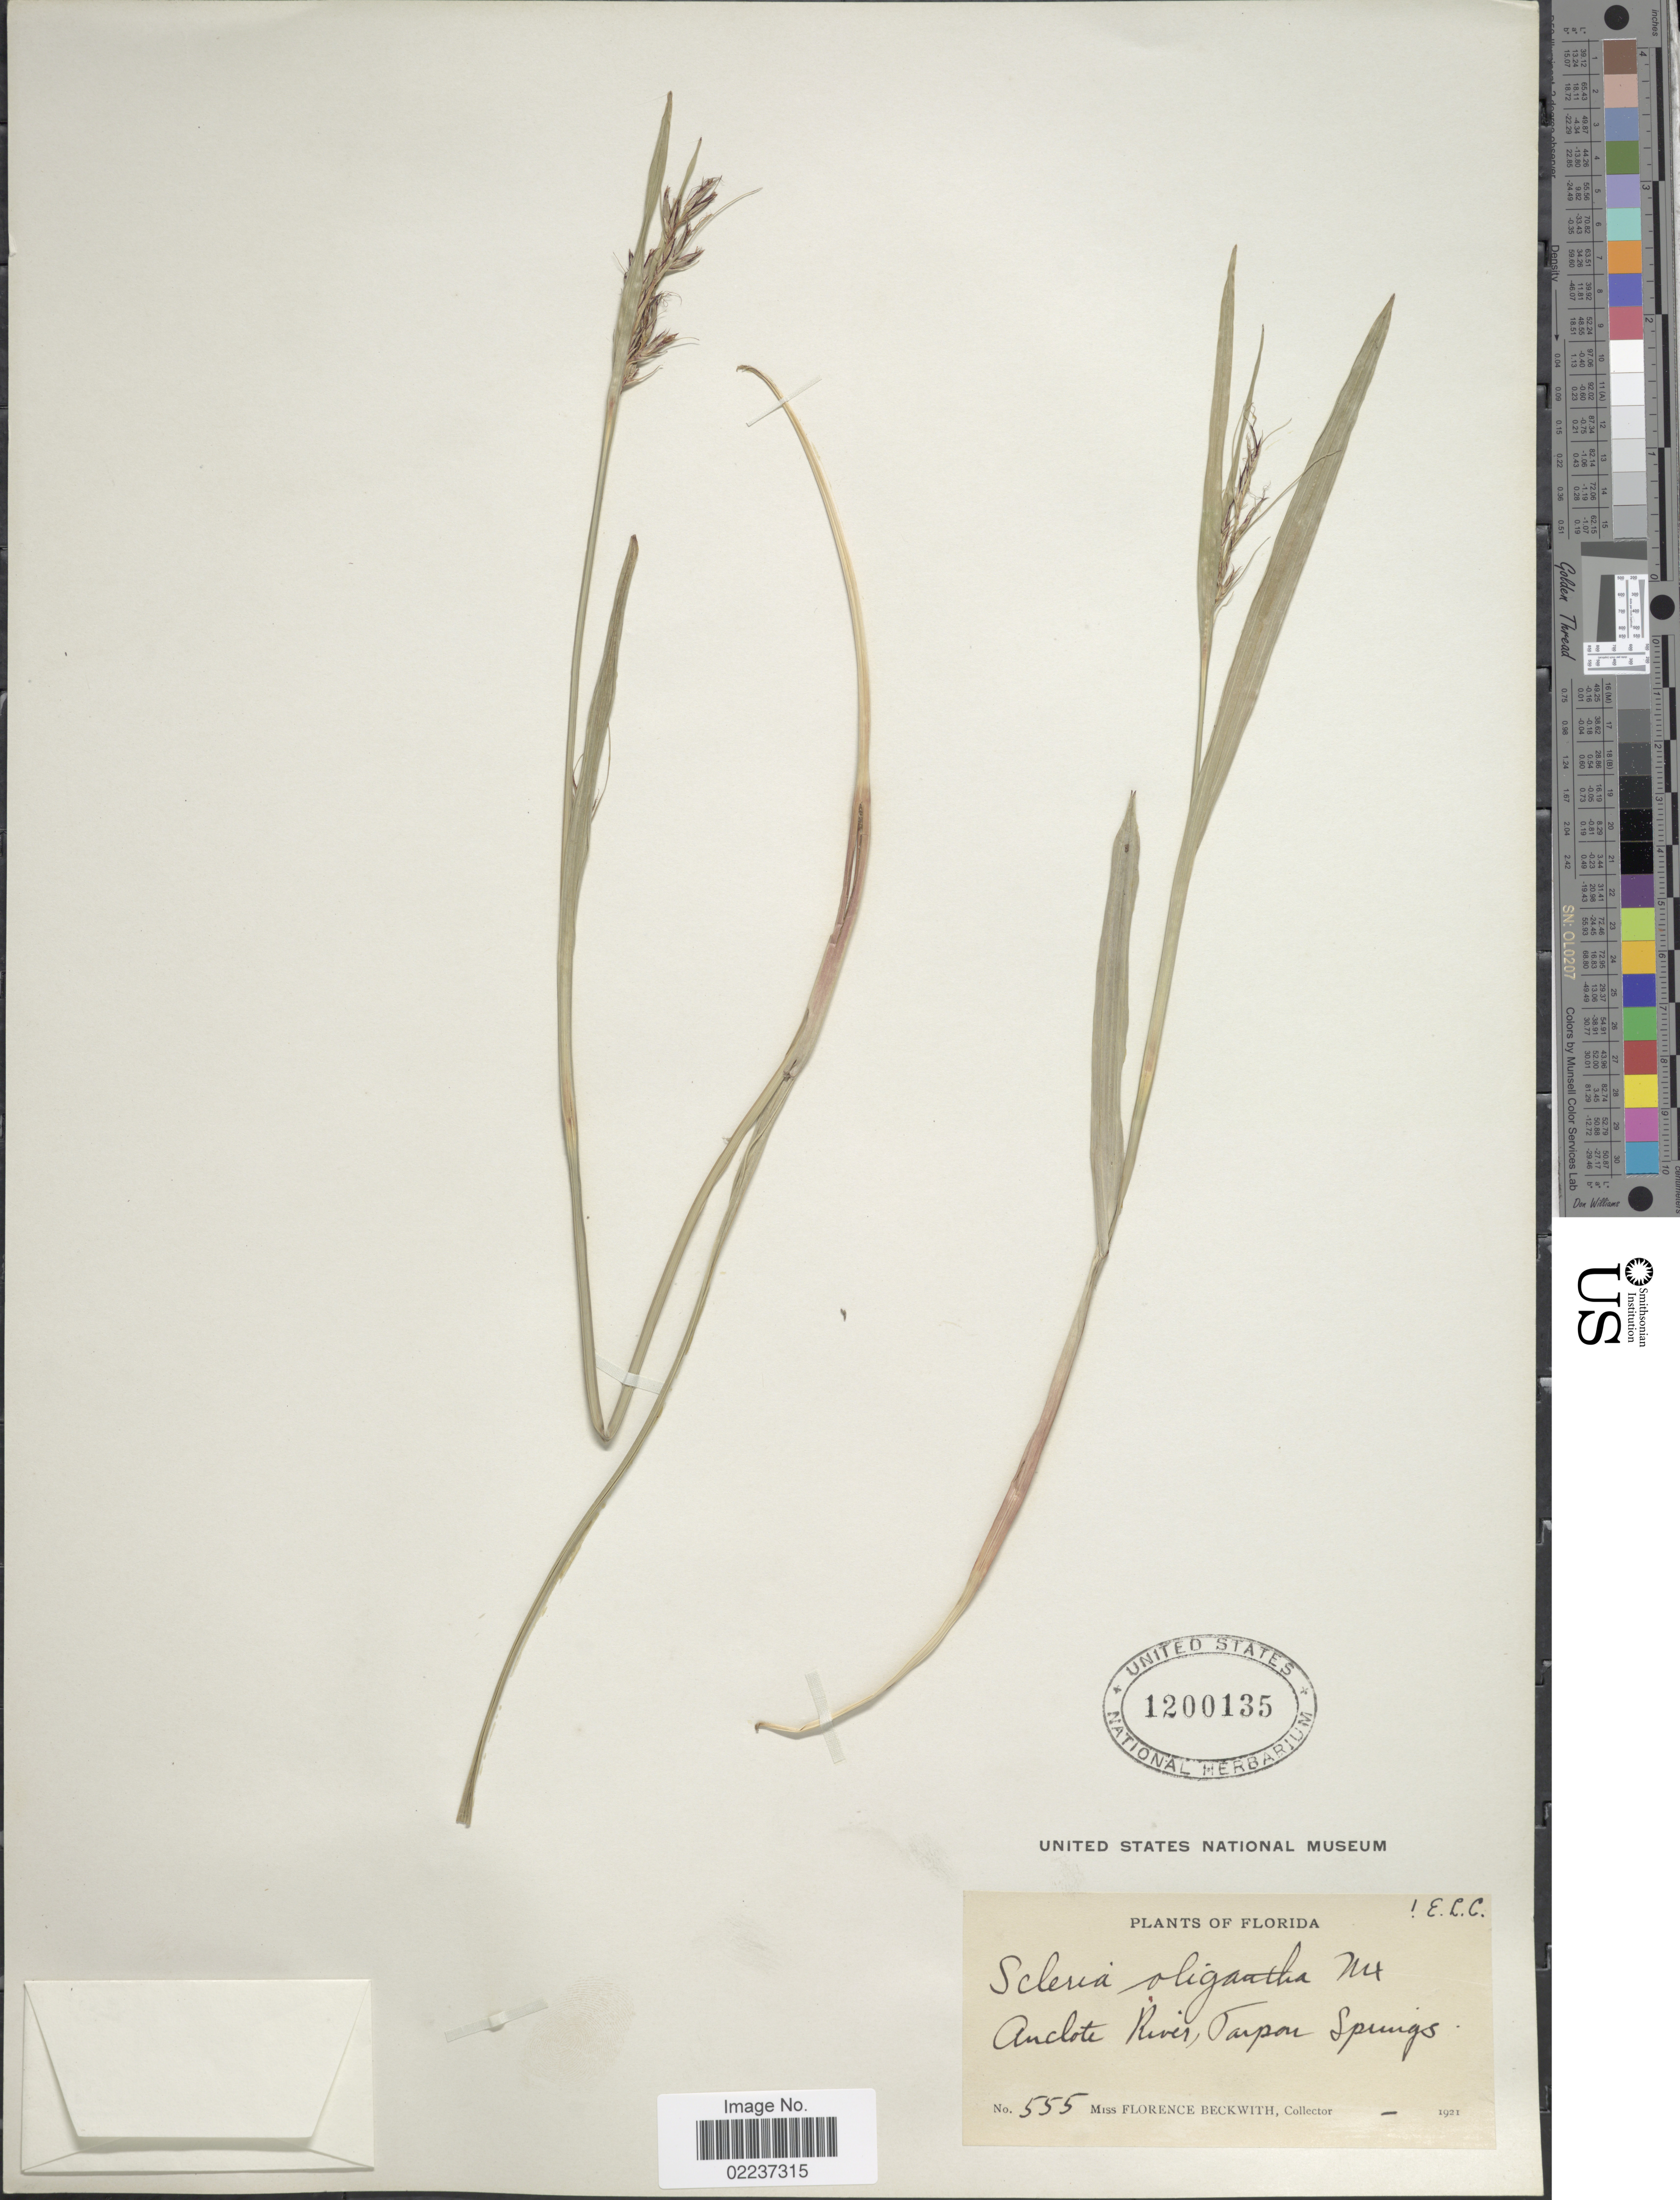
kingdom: Plantae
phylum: Tracheophyta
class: Liliopsida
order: Poales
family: Cyperaceae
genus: Scleria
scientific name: Scleria oligantha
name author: Michx.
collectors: F. Beckwith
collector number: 555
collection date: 1921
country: United States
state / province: Florida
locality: Anclote River, Tarpon Springs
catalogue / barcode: US 1200135